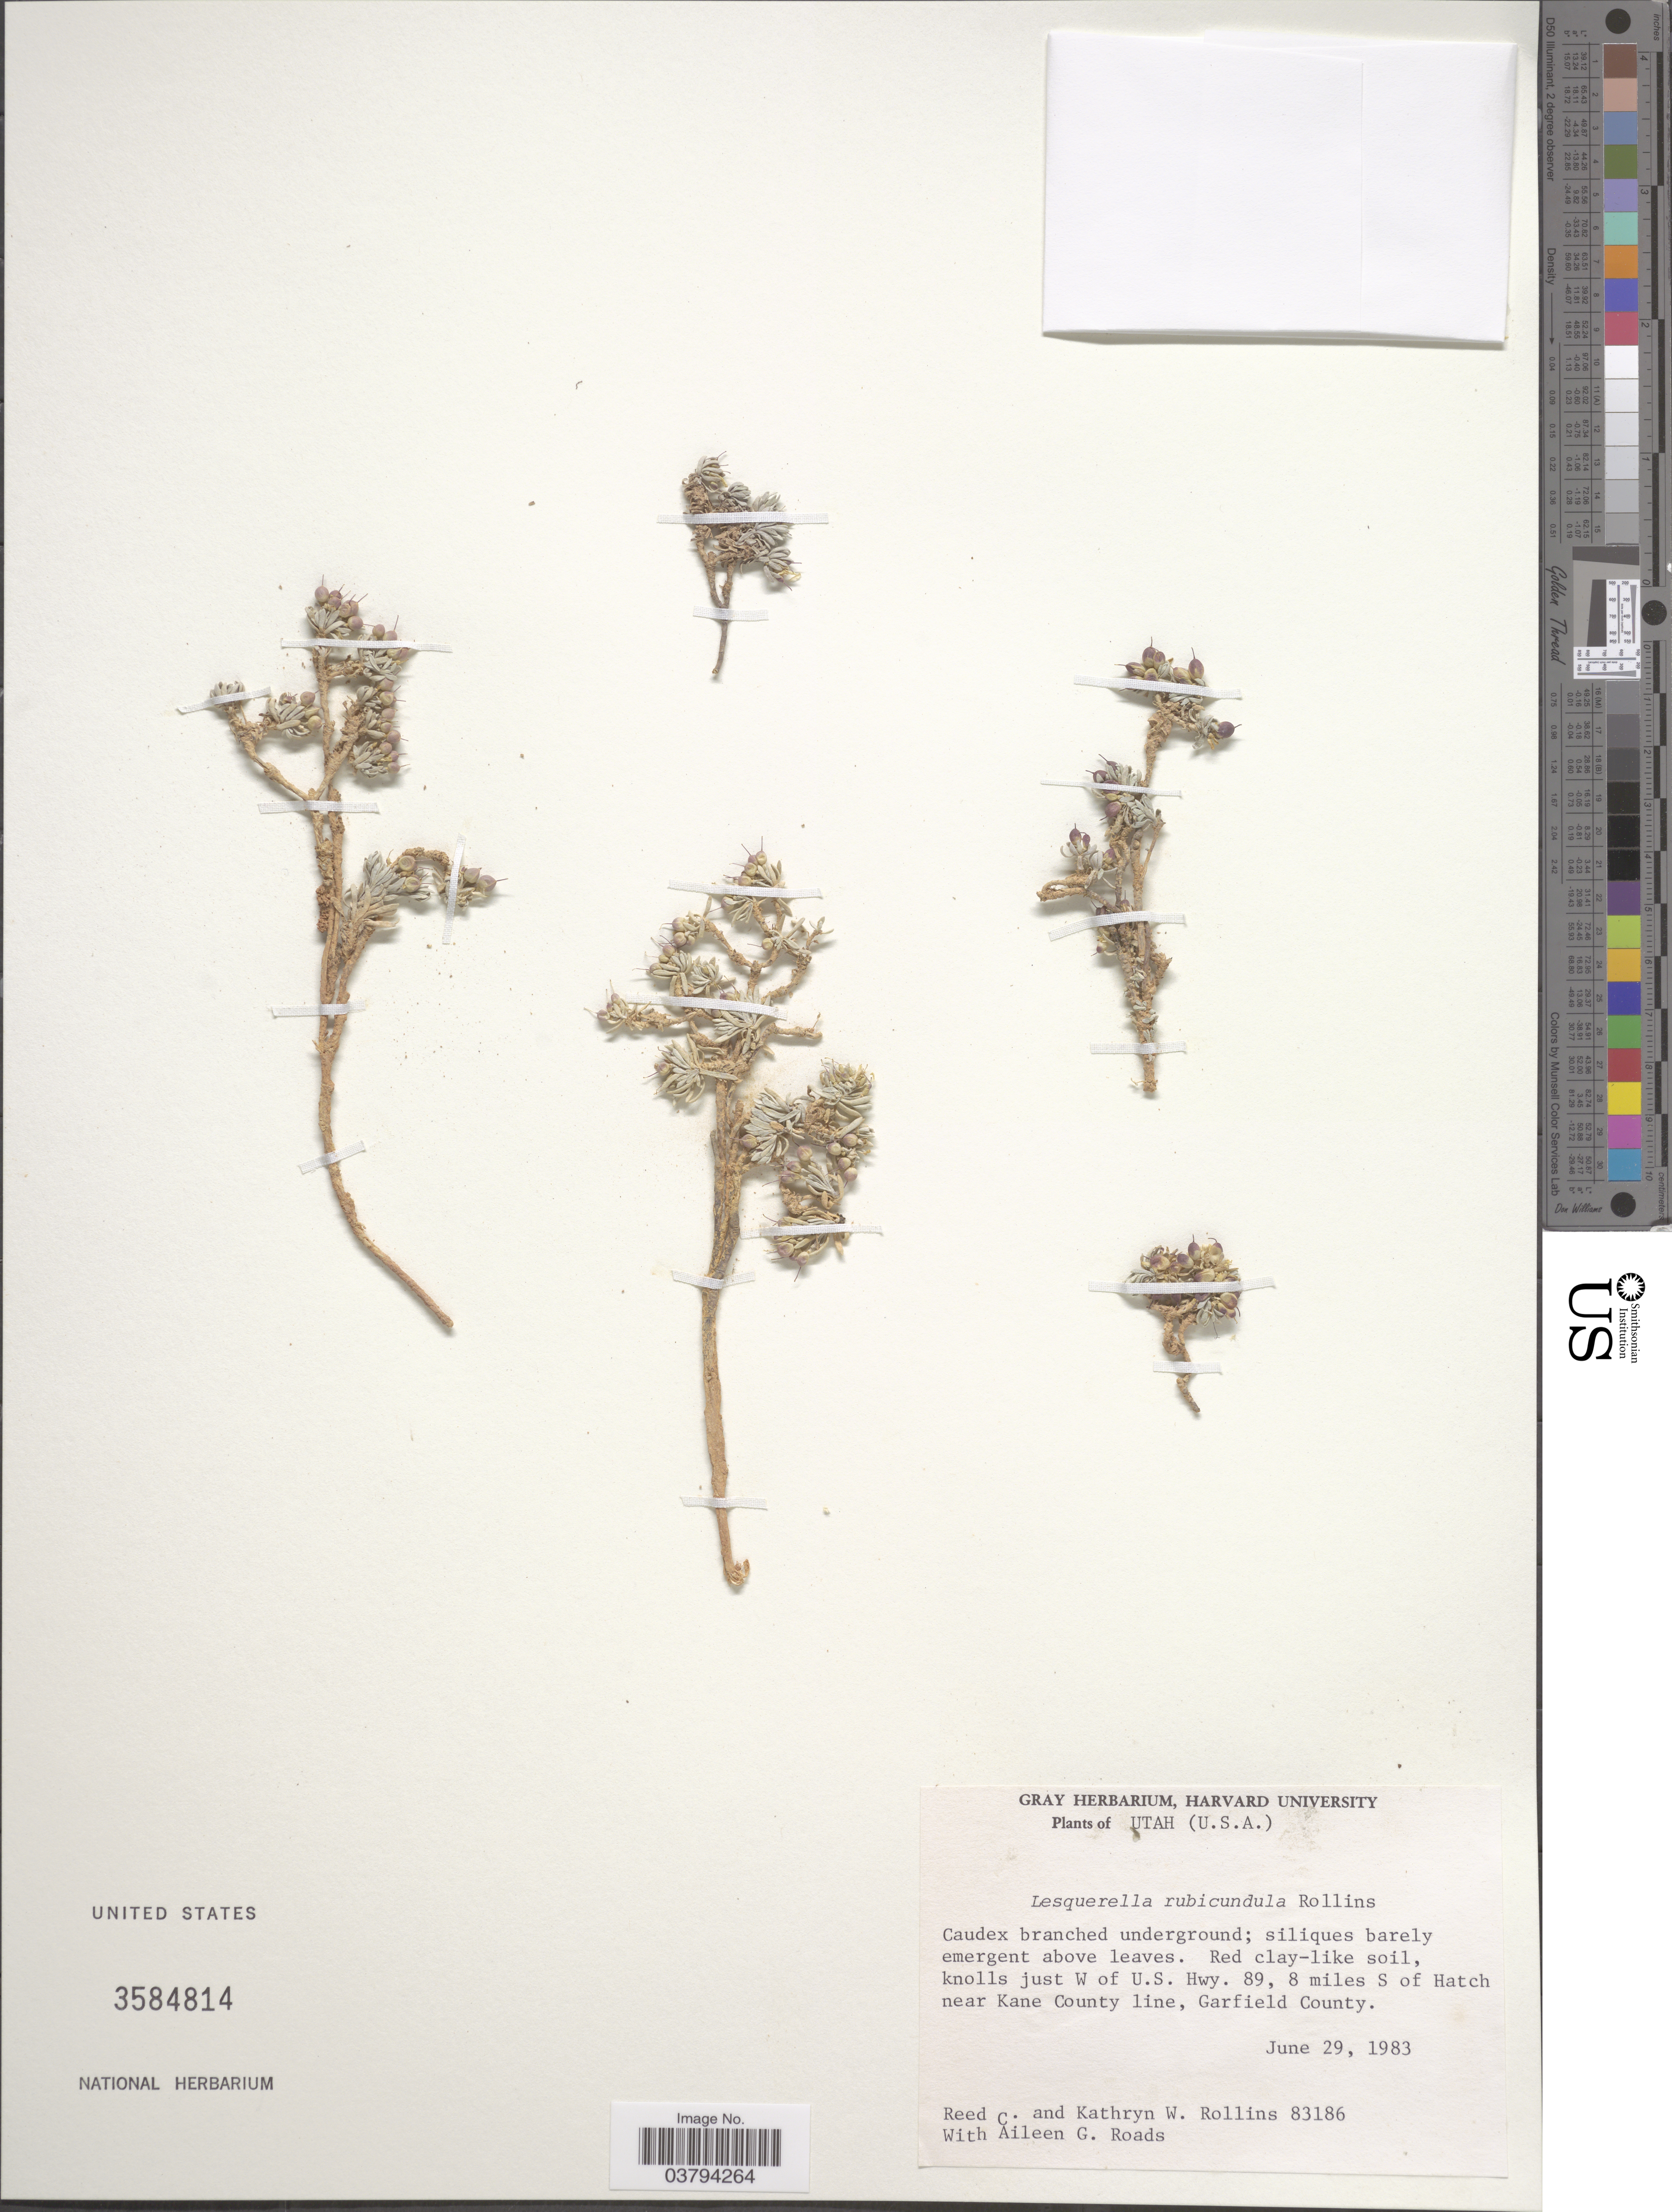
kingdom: Plantae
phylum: Tracheophyta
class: Magnoliopsida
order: Brassicales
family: Brassicaceae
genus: Lesquerella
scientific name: Lesquerella rubicundula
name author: Rollins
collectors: R. C. Rollins, K. W. Rollins & A. Roads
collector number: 83186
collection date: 1983-06-29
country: United States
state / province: Utah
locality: Knolls just w of U.S. Hwy. 89, 8 miles S of Hatch near Kane County line, Garfield County.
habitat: red clay like soil knolls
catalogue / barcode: US 3584814